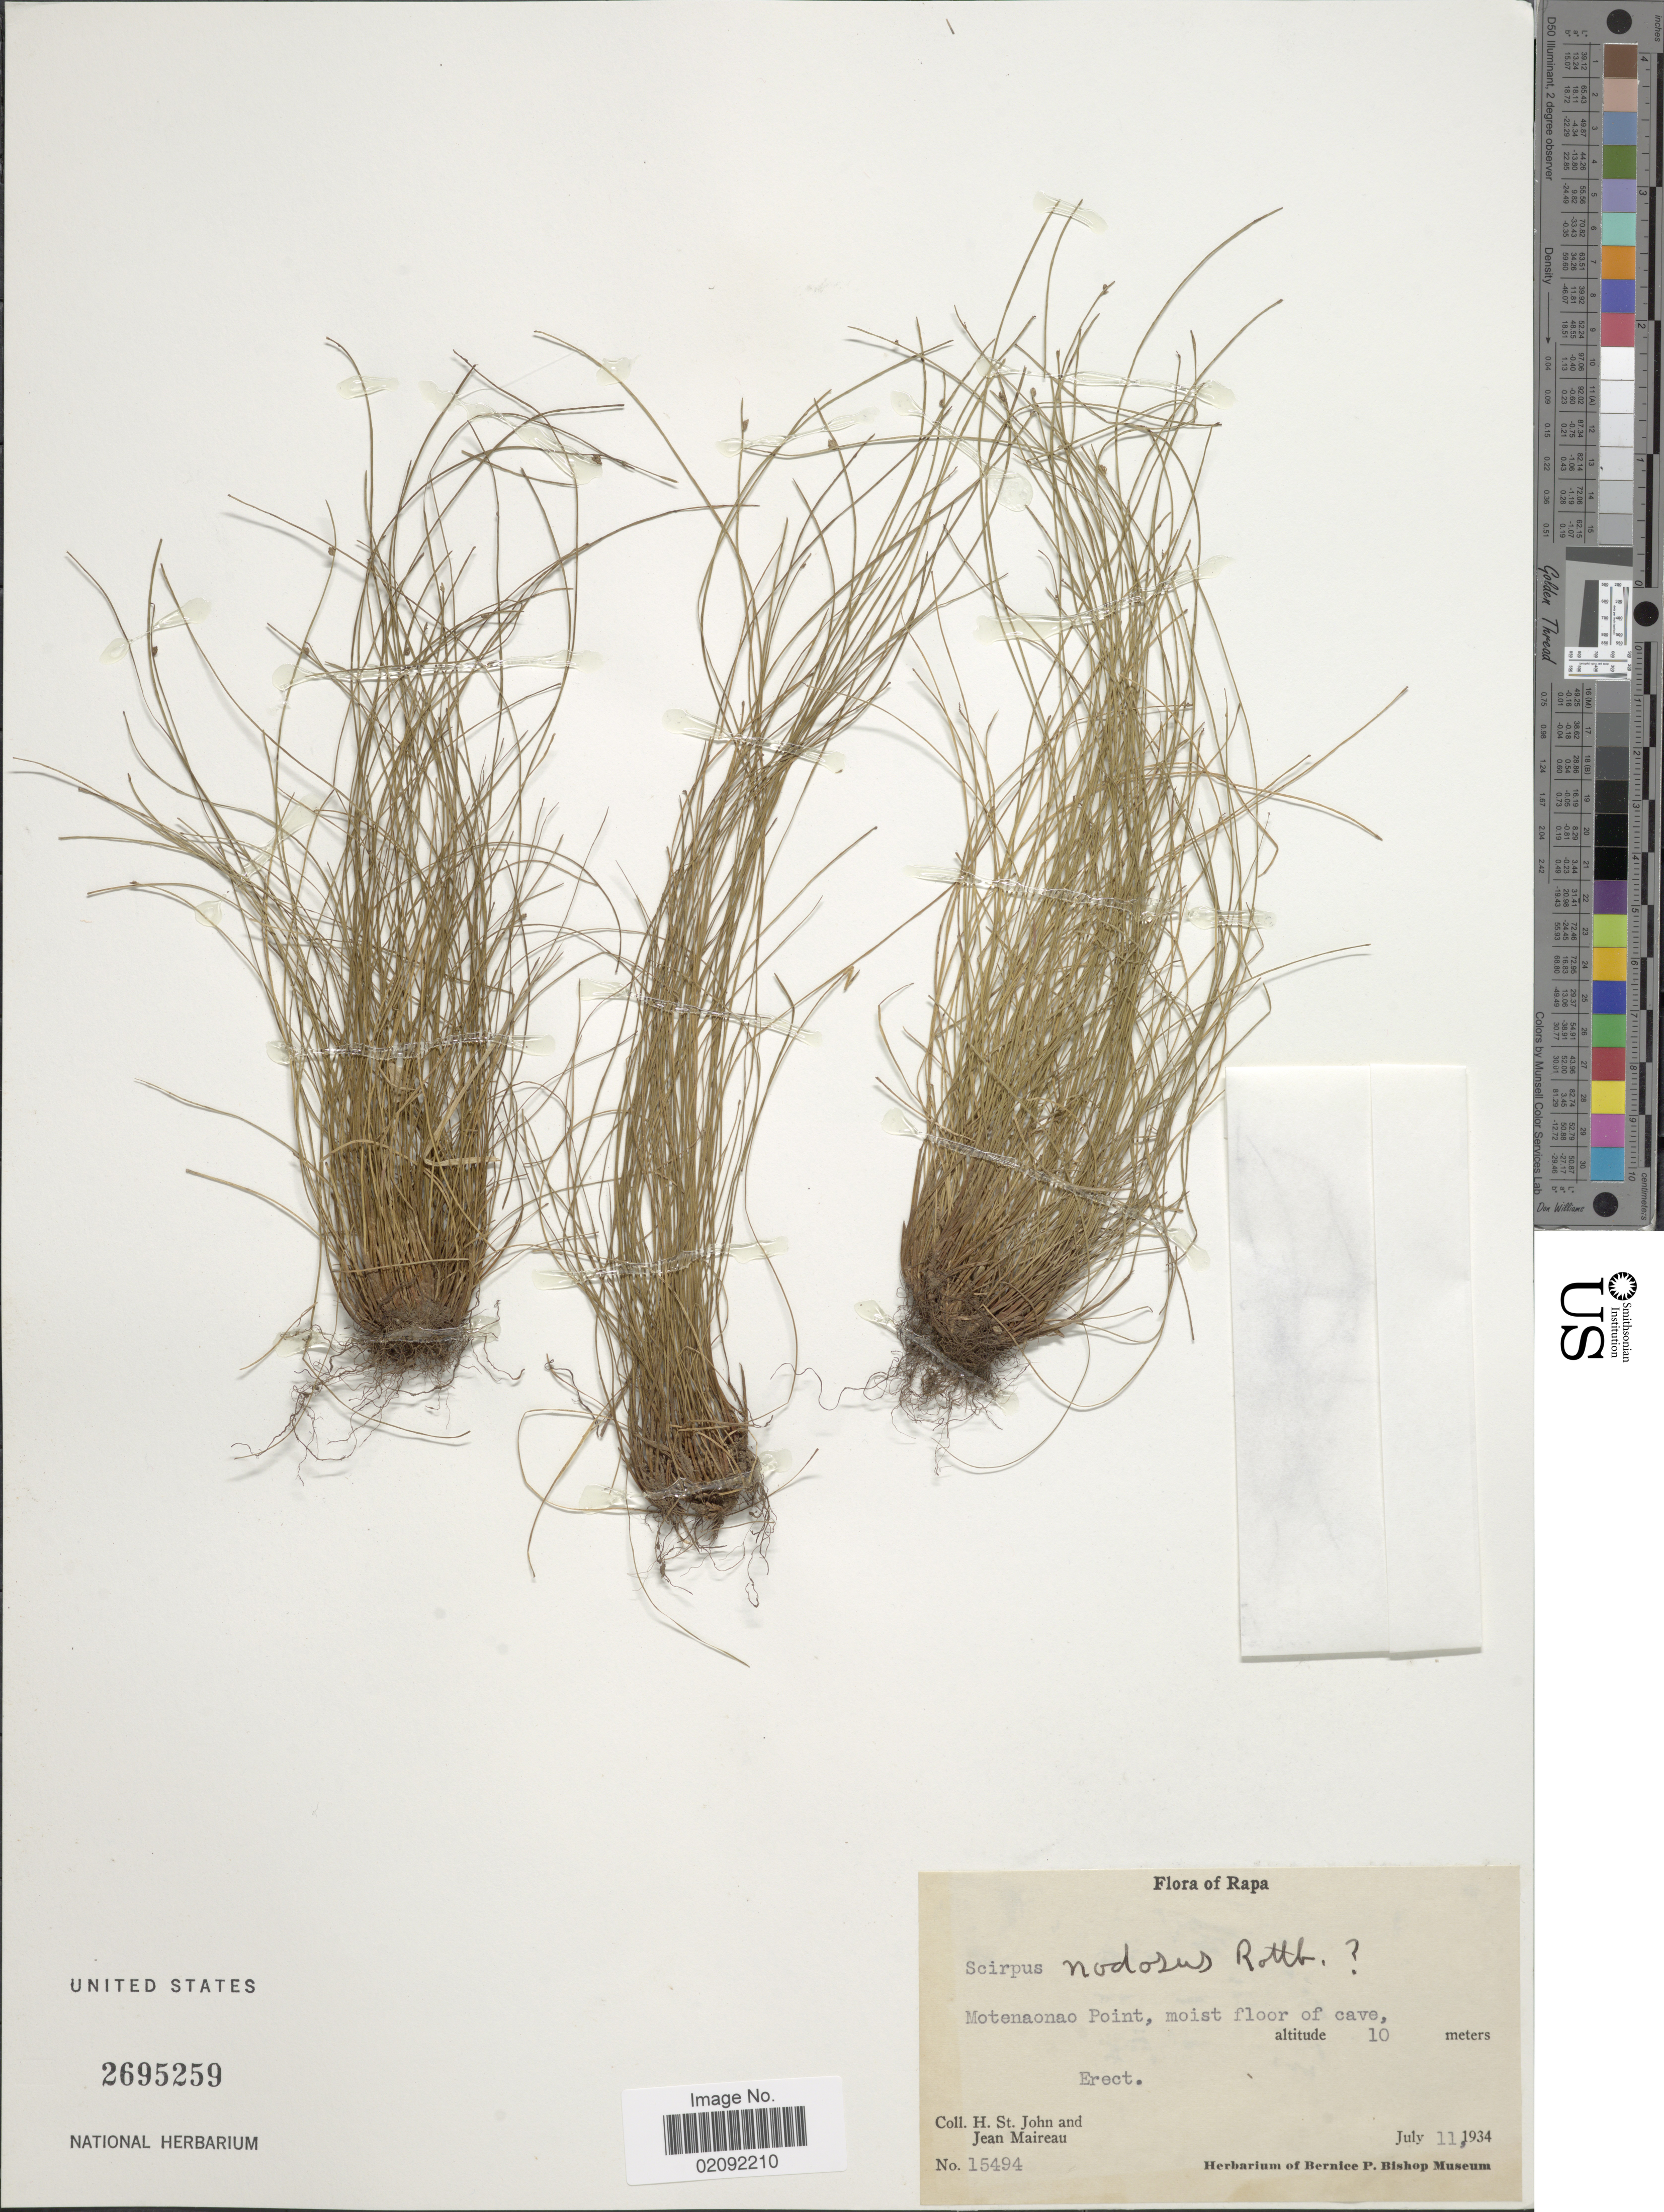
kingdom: Plantae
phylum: Tracheophyta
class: Liliopsida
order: Poales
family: Cyperaceae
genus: Isolepis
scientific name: Isolepis subtilissima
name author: Boeckeler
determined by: Strong, Mark T., (BOT), Smithsonian Institution - National Museum of Natural History (UNITED STATES)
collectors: H. St. John & J. Maireau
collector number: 15494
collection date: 1934-07-11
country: French Polynesia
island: Rapa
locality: Rapa, Motenaonao Point, moist floor of cave, Erect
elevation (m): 10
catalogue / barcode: US 2695259